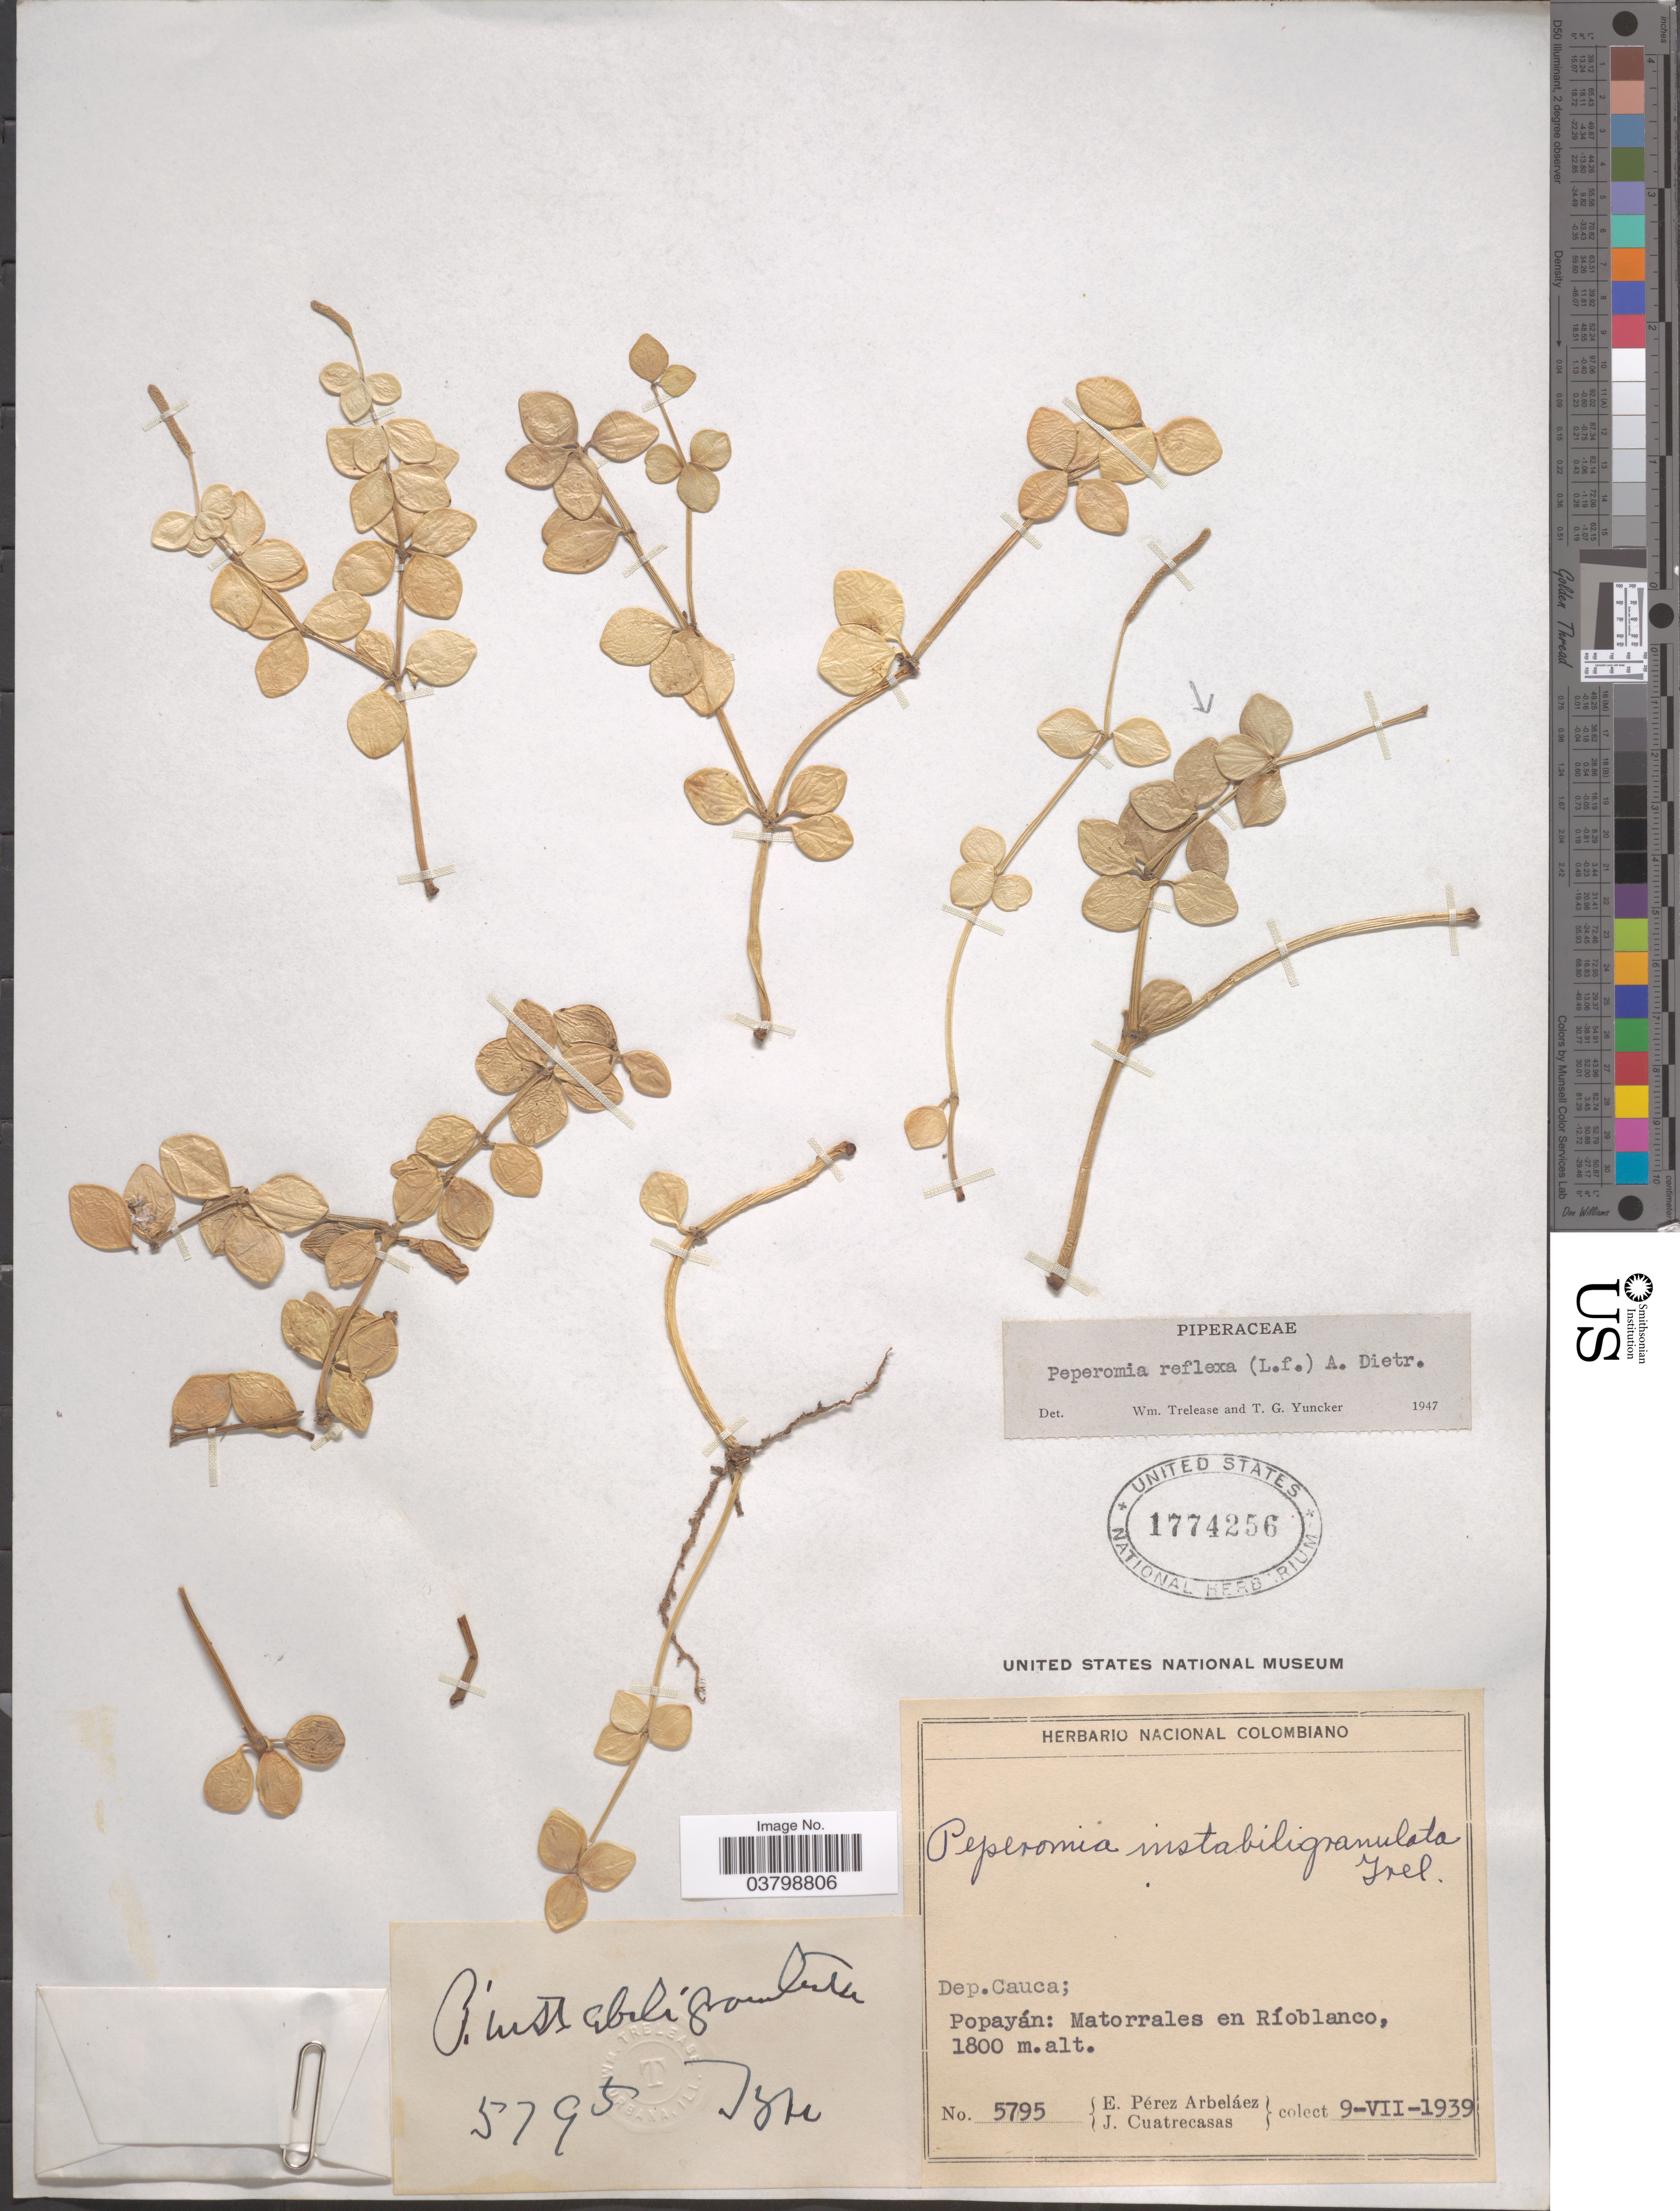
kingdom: Plantae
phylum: Tracheophyta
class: Magnoliopsida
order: Piperales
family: Piperaceae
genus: Peperomia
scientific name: Peperomia tetraphylla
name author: (G. Forst.) Hook. & Arn.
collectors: E. Pérez Arbeláez & J. Cuatrecasas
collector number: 5795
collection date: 1939-07-09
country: Colombia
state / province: Cauca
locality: Dep. Cauca: Popayán: Matorrales en Ríoblanco.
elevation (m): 1800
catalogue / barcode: US 1774256